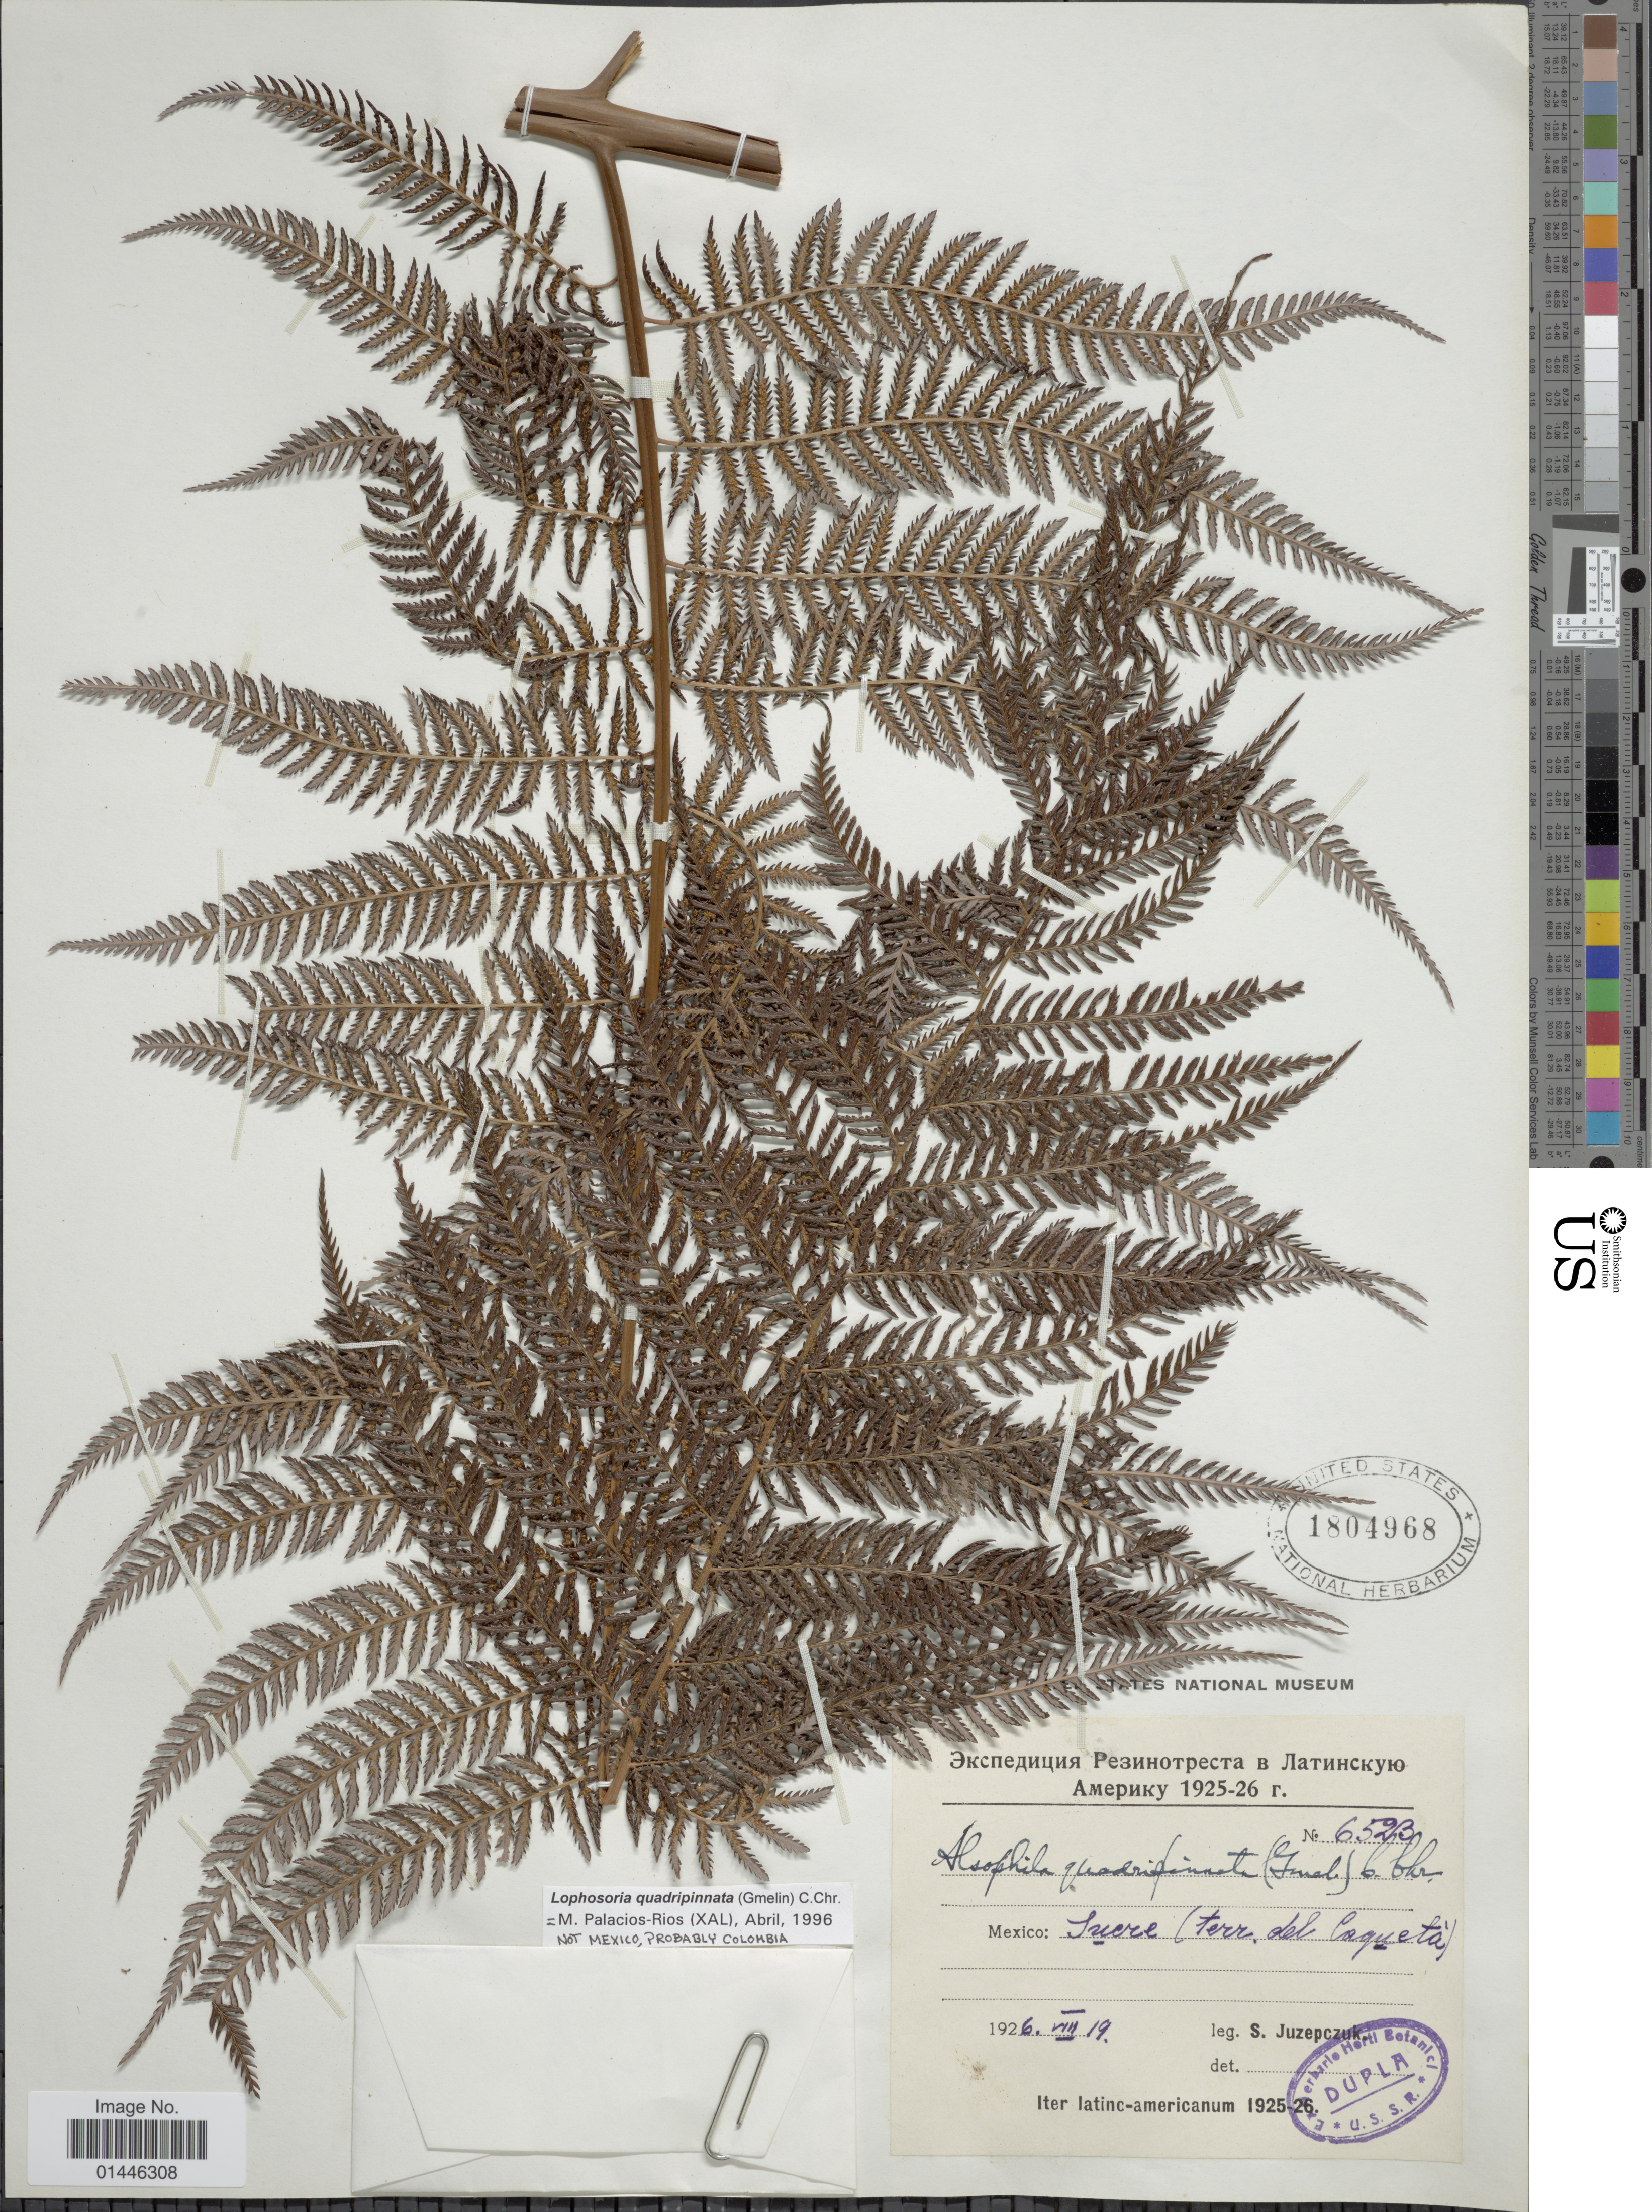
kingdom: Plantae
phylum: Tracheophyta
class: Polypodiopsida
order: Cyatheales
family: Dicksoniaceae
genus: Lophosoria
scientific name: Lophosoria quadripinnata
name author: (J.F. Gmel.) C. Chr.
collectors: S. V. Juzepczuk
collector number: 6523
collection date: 1926-08-19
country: Mexico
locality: Sucre (terr. del Caqueta)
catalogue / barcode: US 1804968